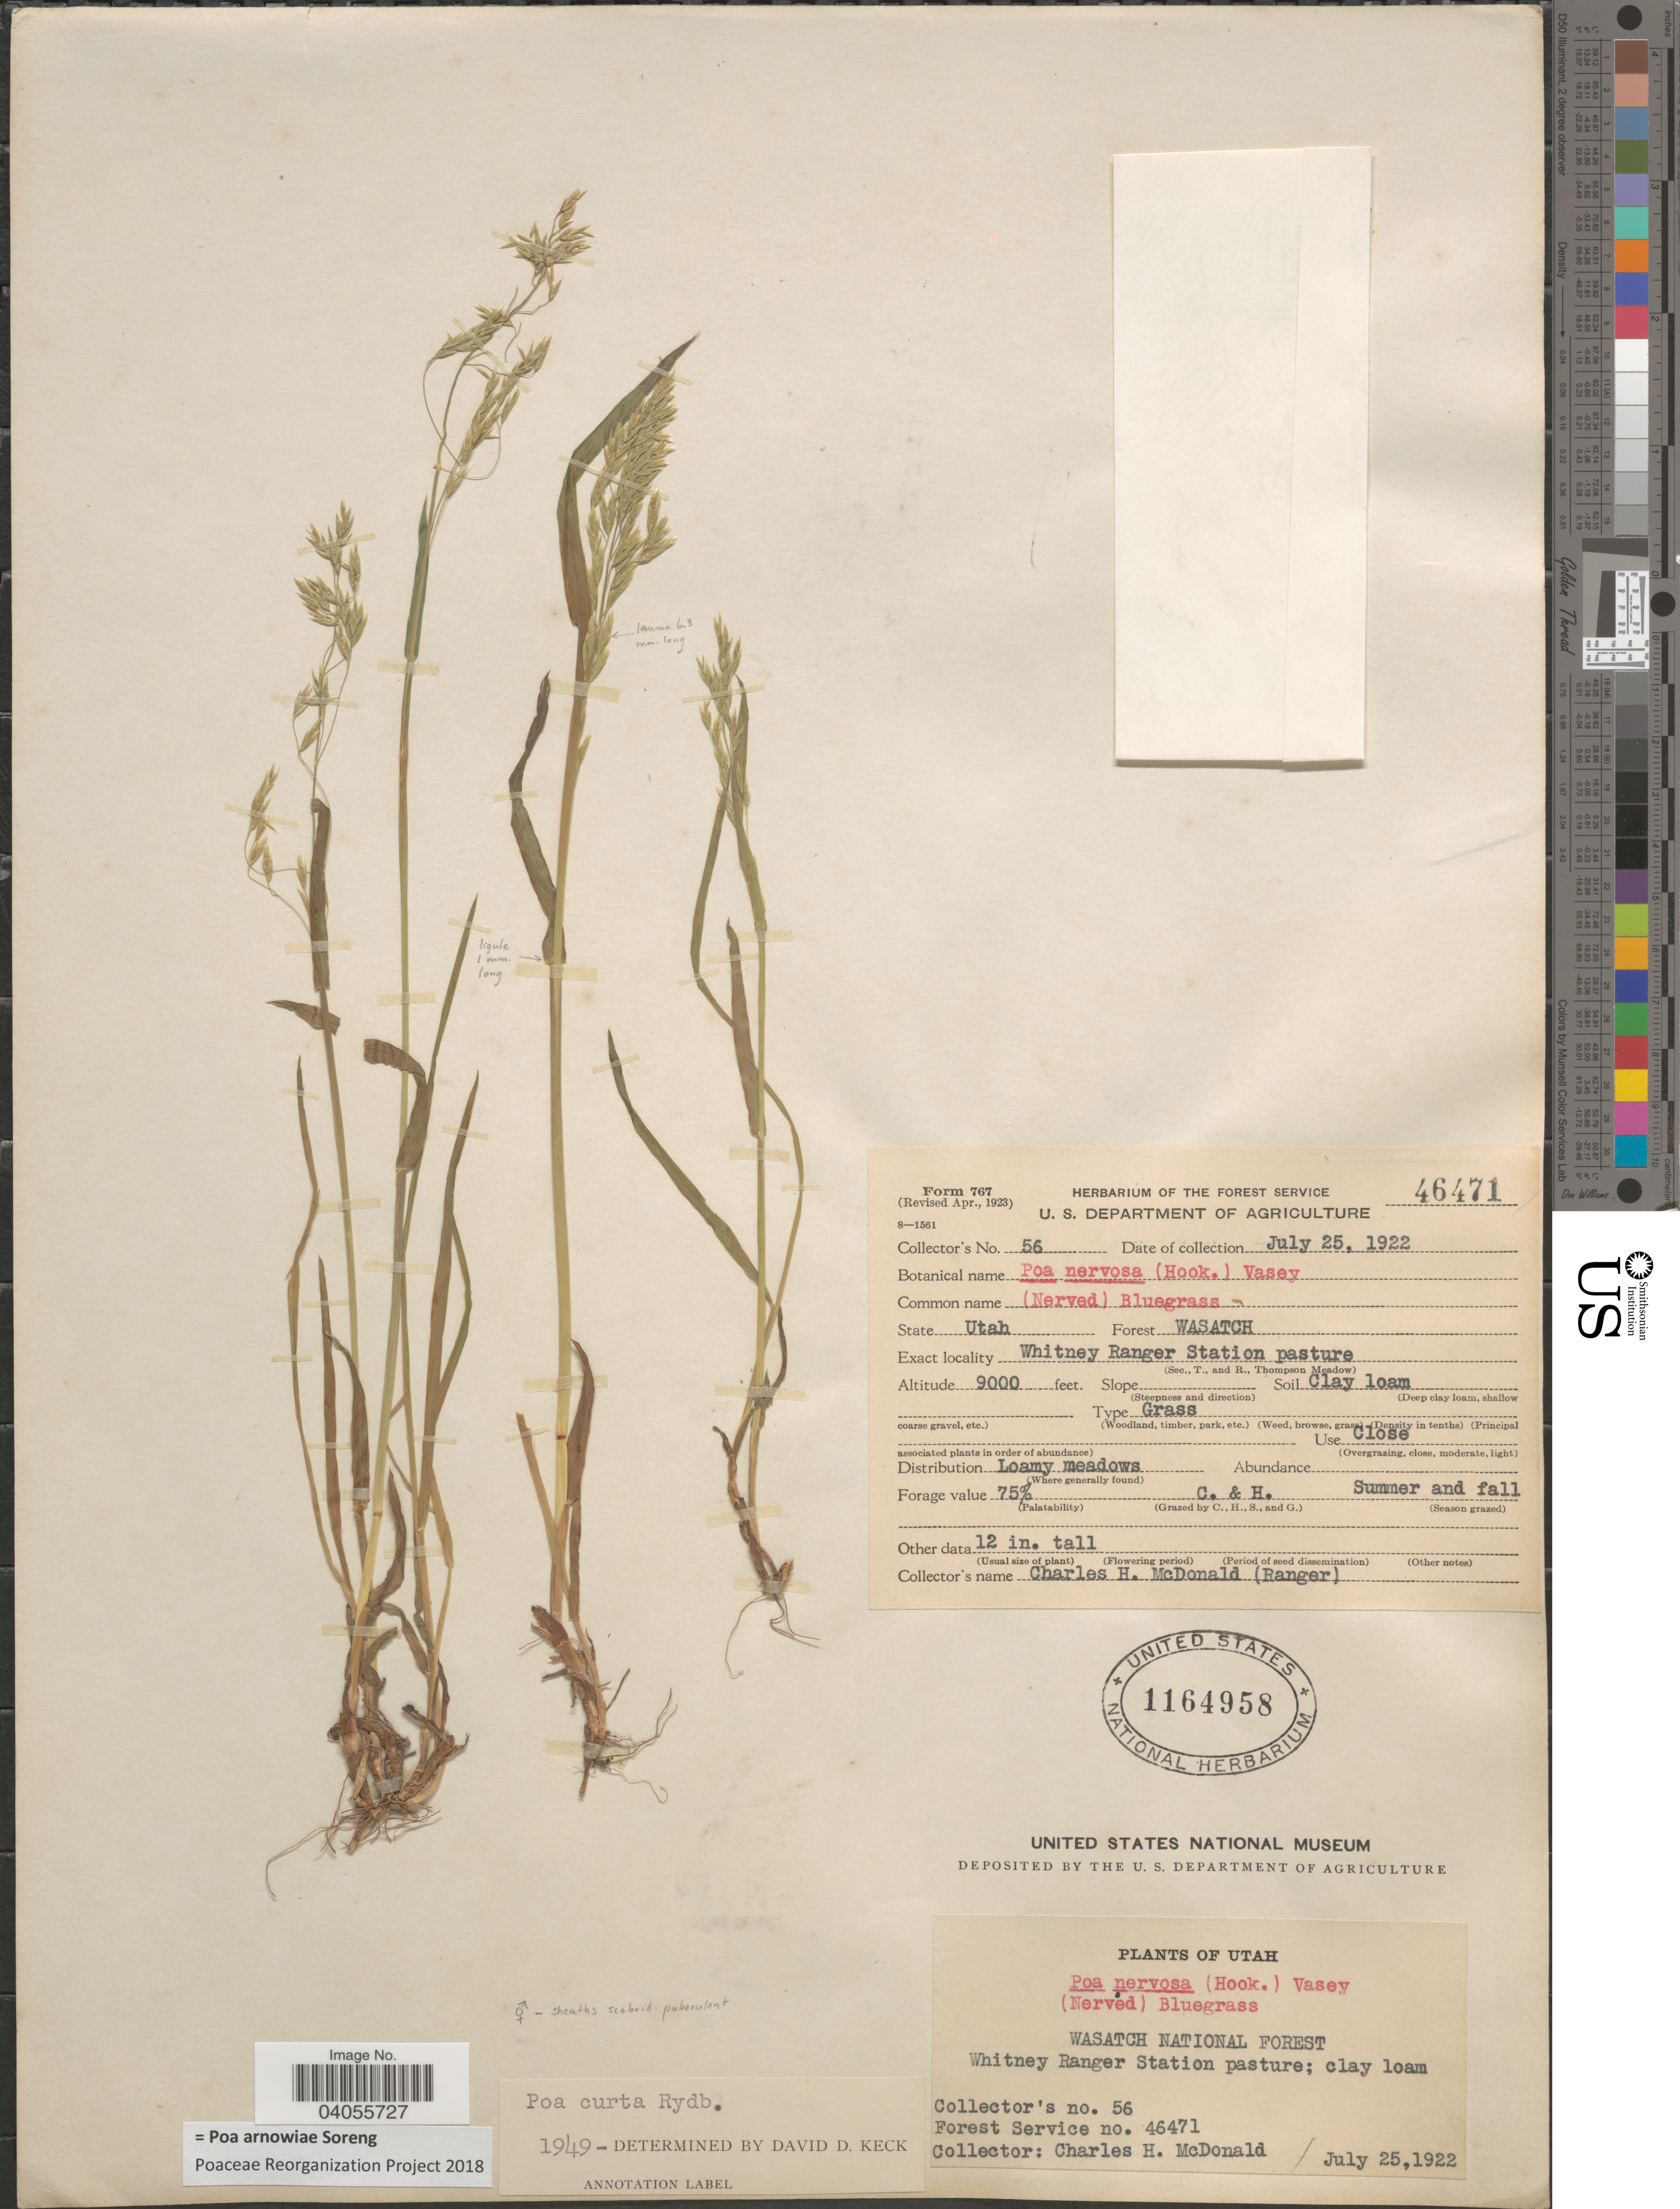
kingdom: Plantae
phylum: Tracheophyta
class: Liliopsida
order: Poales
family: Poaceae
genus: Poa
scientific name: Poa arnowiae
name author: Soreng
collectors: C. McDonald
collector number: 56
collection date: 1922-07-25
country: United States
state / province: Utah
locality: Forest Wasatch. Whitney Ranger Station pasture. Wasatch National Forest.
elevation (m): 2743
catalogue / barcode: US 1164958